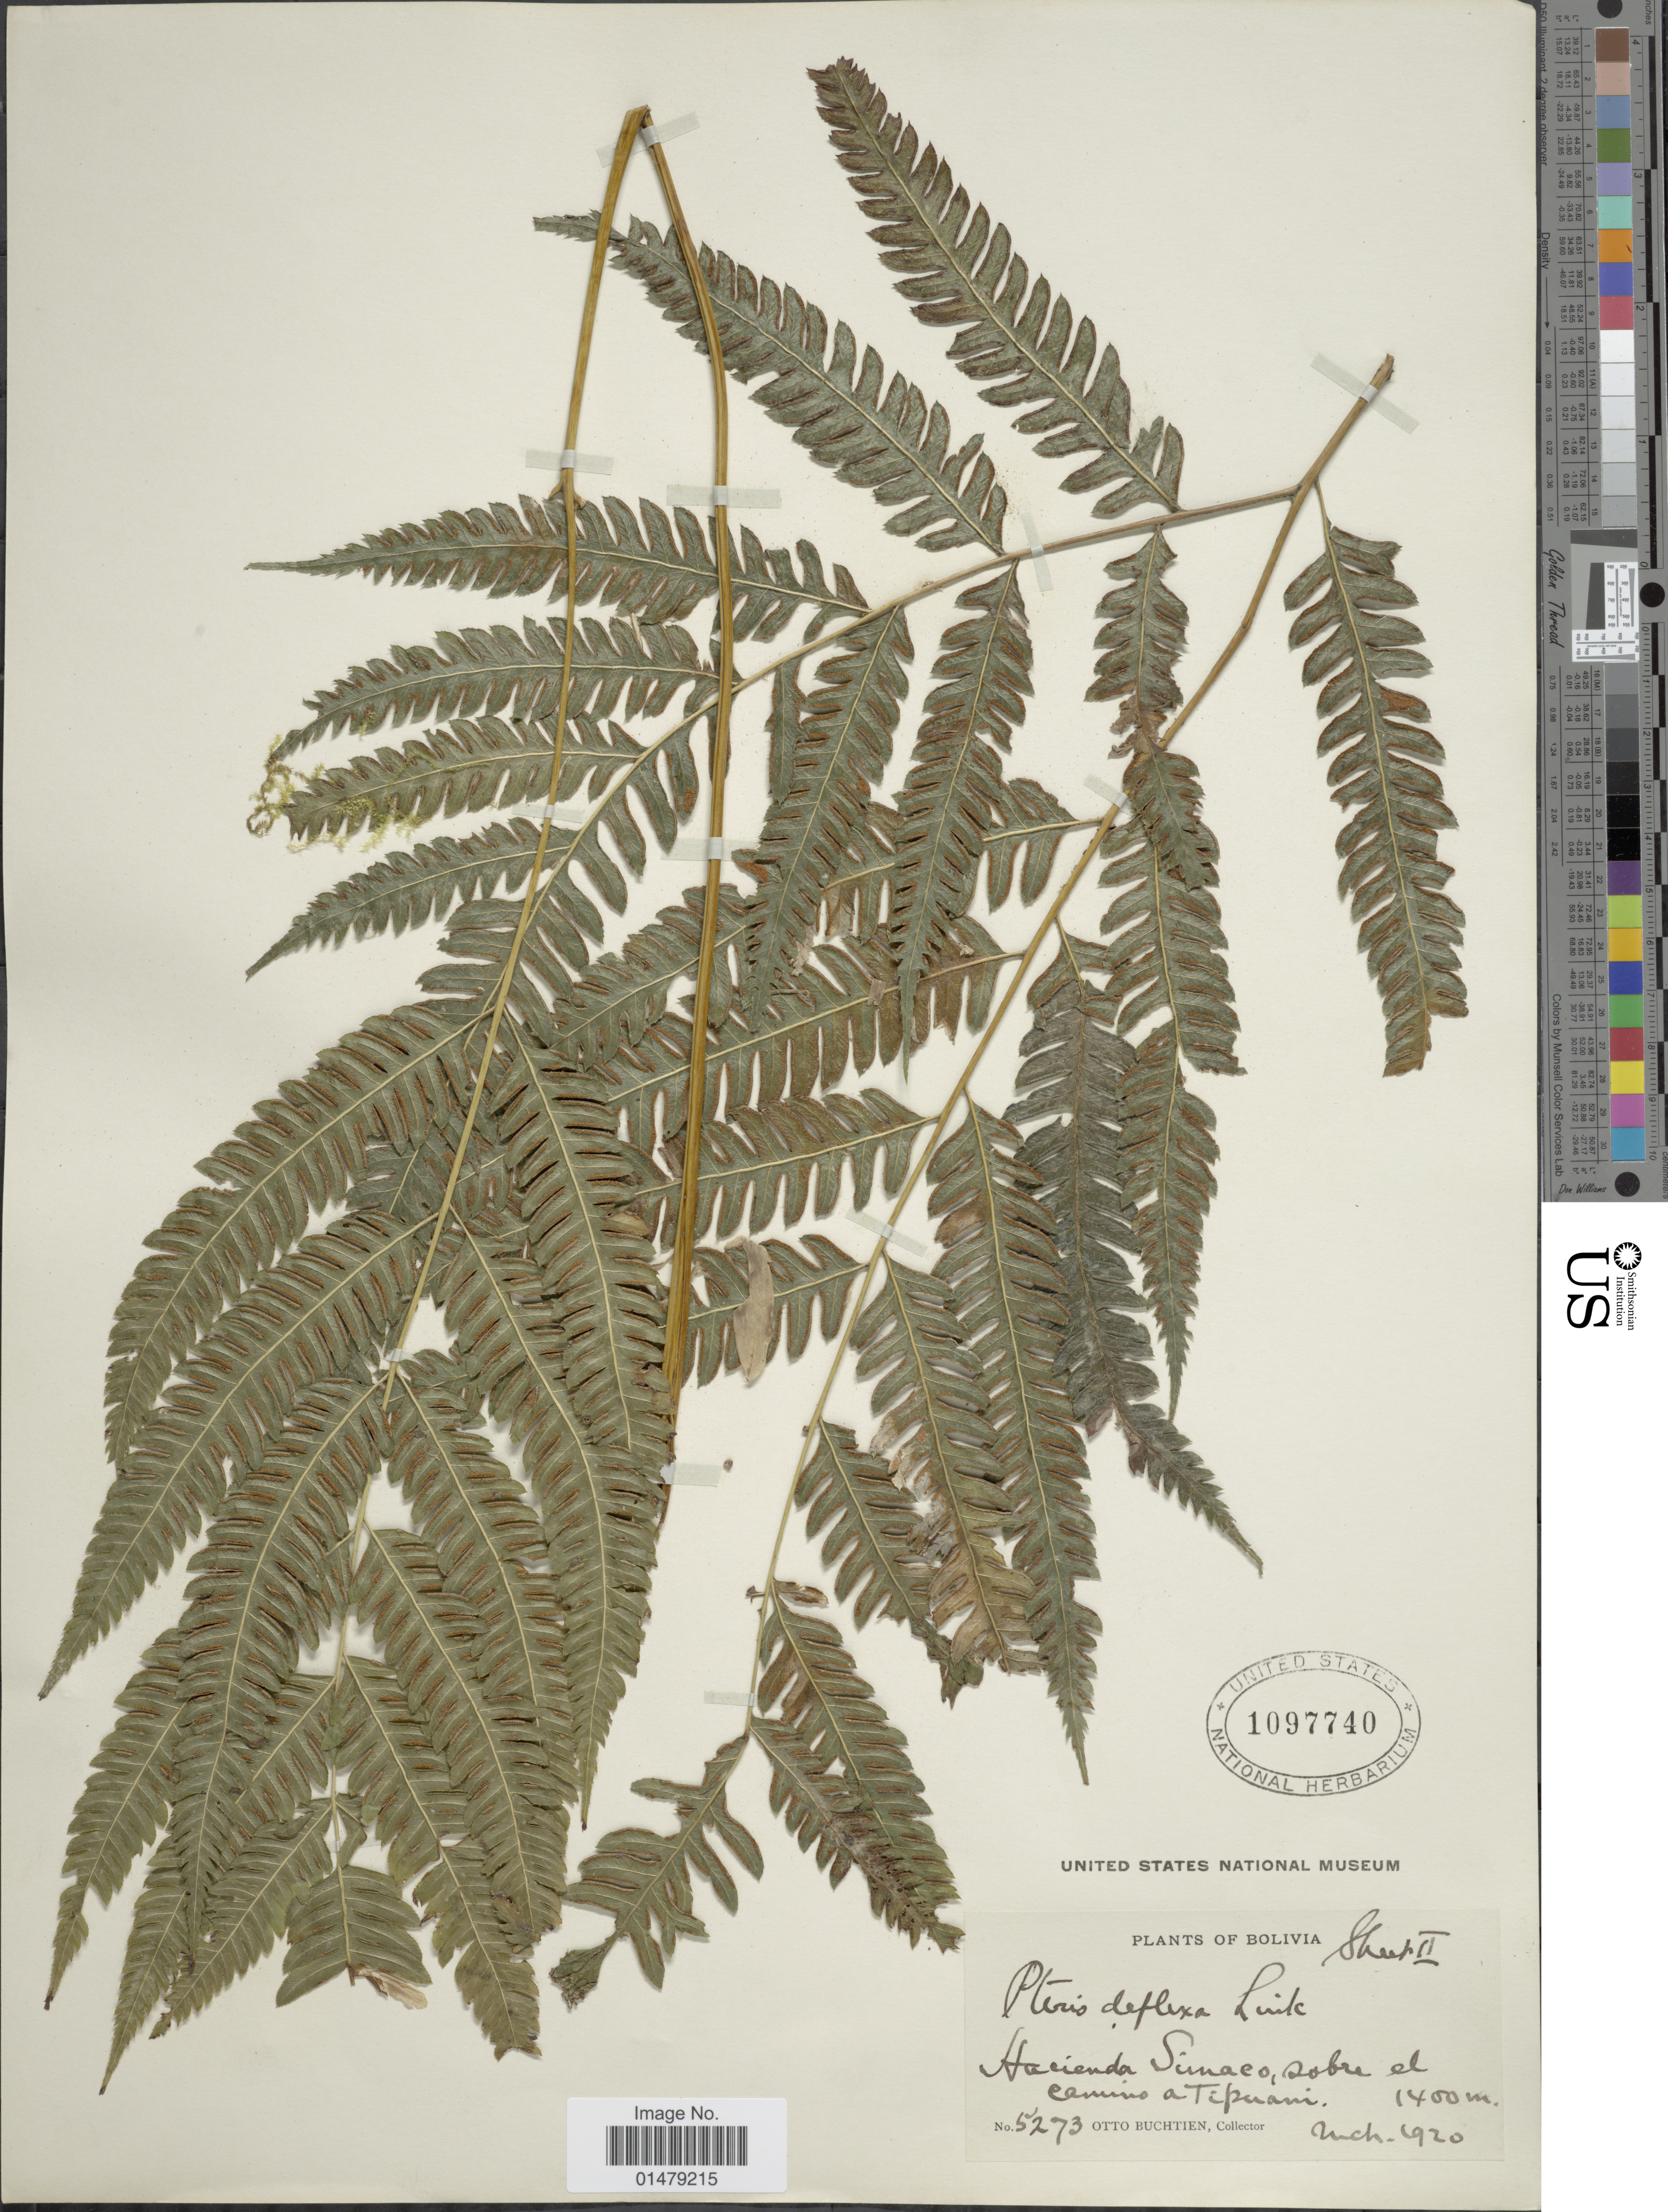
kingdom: Plantae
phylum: Tracheophyta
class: Polypodiopsida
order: Polypodiales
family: Pteridaceae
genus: Pteris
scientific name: Pteris deflexa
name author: Link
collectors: O. Buchtien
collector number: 5273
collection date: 1920-03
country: Bolivia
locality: Hacienda Simaco, sobre el camino a Tipuani.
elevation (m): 1400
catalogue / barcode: US 1097740